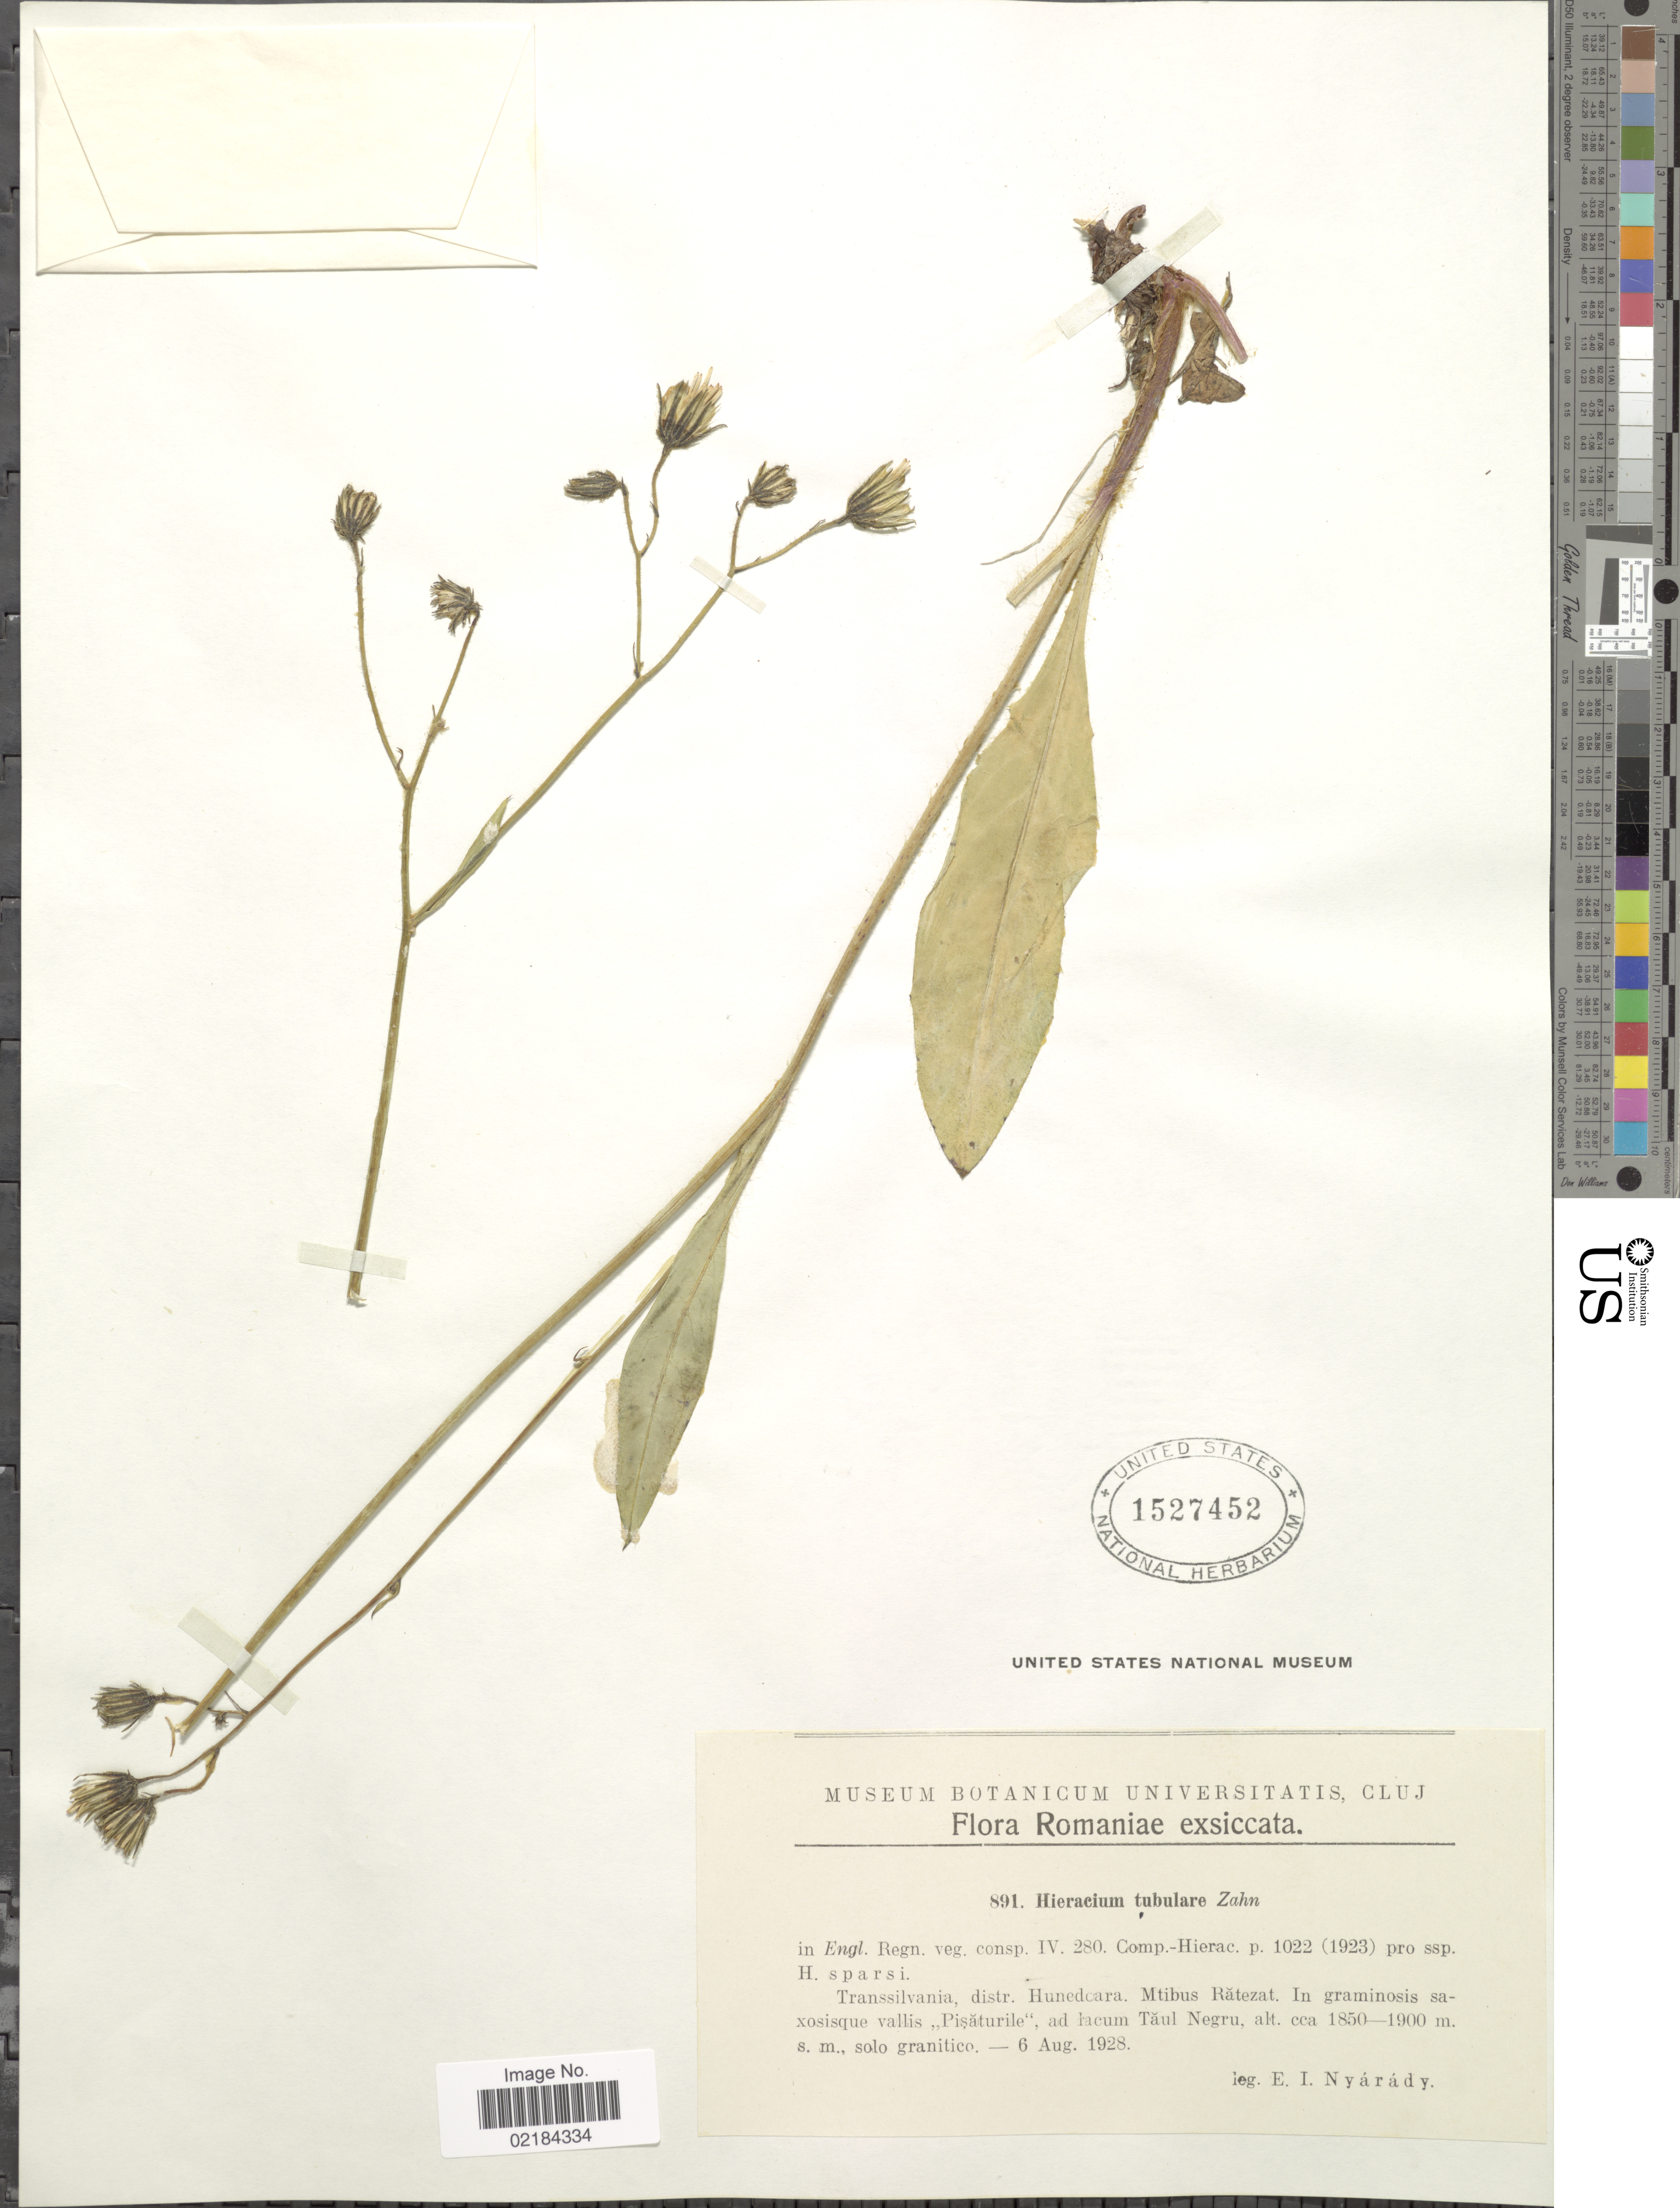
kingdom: Plantae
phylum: Tracheophyta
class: Magnoliopsida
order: Asterales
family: Asteraceae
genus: Hieracium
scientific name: Hieracium sparsum subsp. tubulatum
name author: (Zahn) Greuter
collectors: E. Nyárády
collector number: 891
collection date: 1928-08-06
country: Romania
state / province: Hunedoara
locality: Romaniae. Transsilvania, distr. Hundedoara. Mtibus Ratezat. In graminosis saxosisque vallis Pisaturile, ad. lacum Taul Negru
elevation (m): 1850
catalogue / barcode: US 1527452